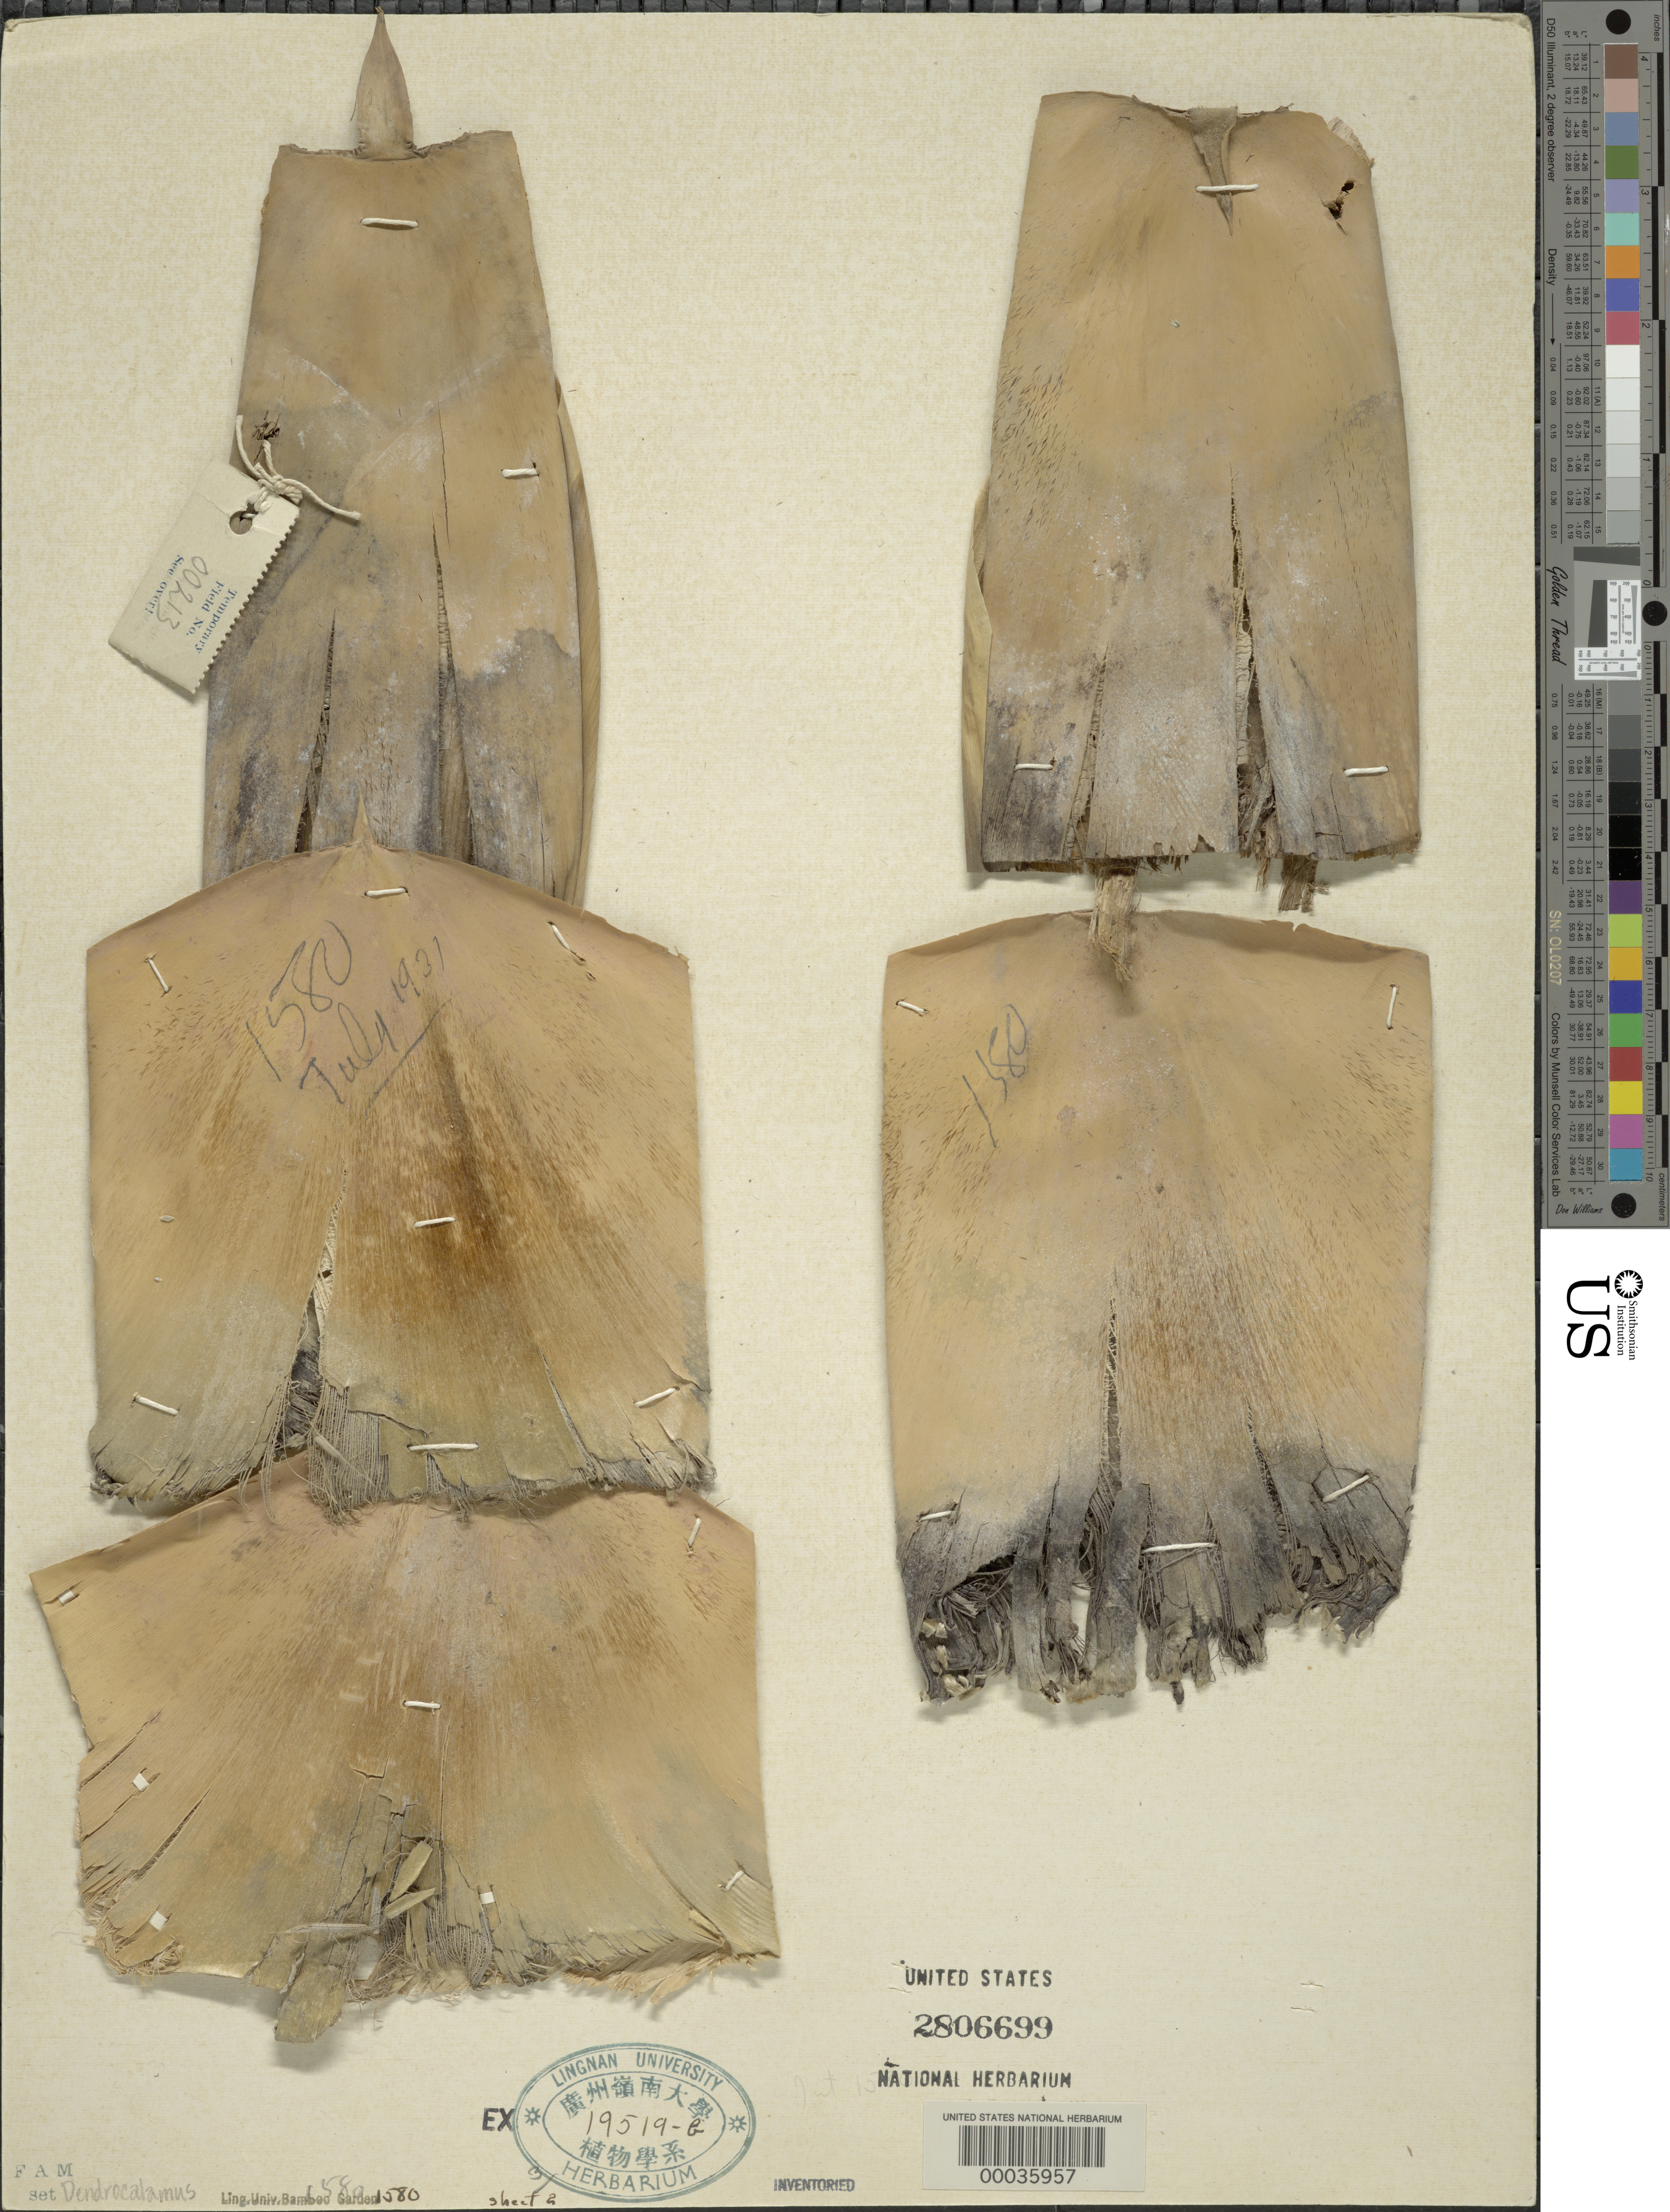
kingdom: Plantae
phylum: Tracheophyta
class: Liliopsida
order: Poales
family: Poaceae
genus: Dendrocalamus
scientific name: Dendrocalamus sp.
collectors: H. L. Fung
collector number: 213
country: China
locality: Lingnan university bamboo garden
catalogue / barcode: US 2806699